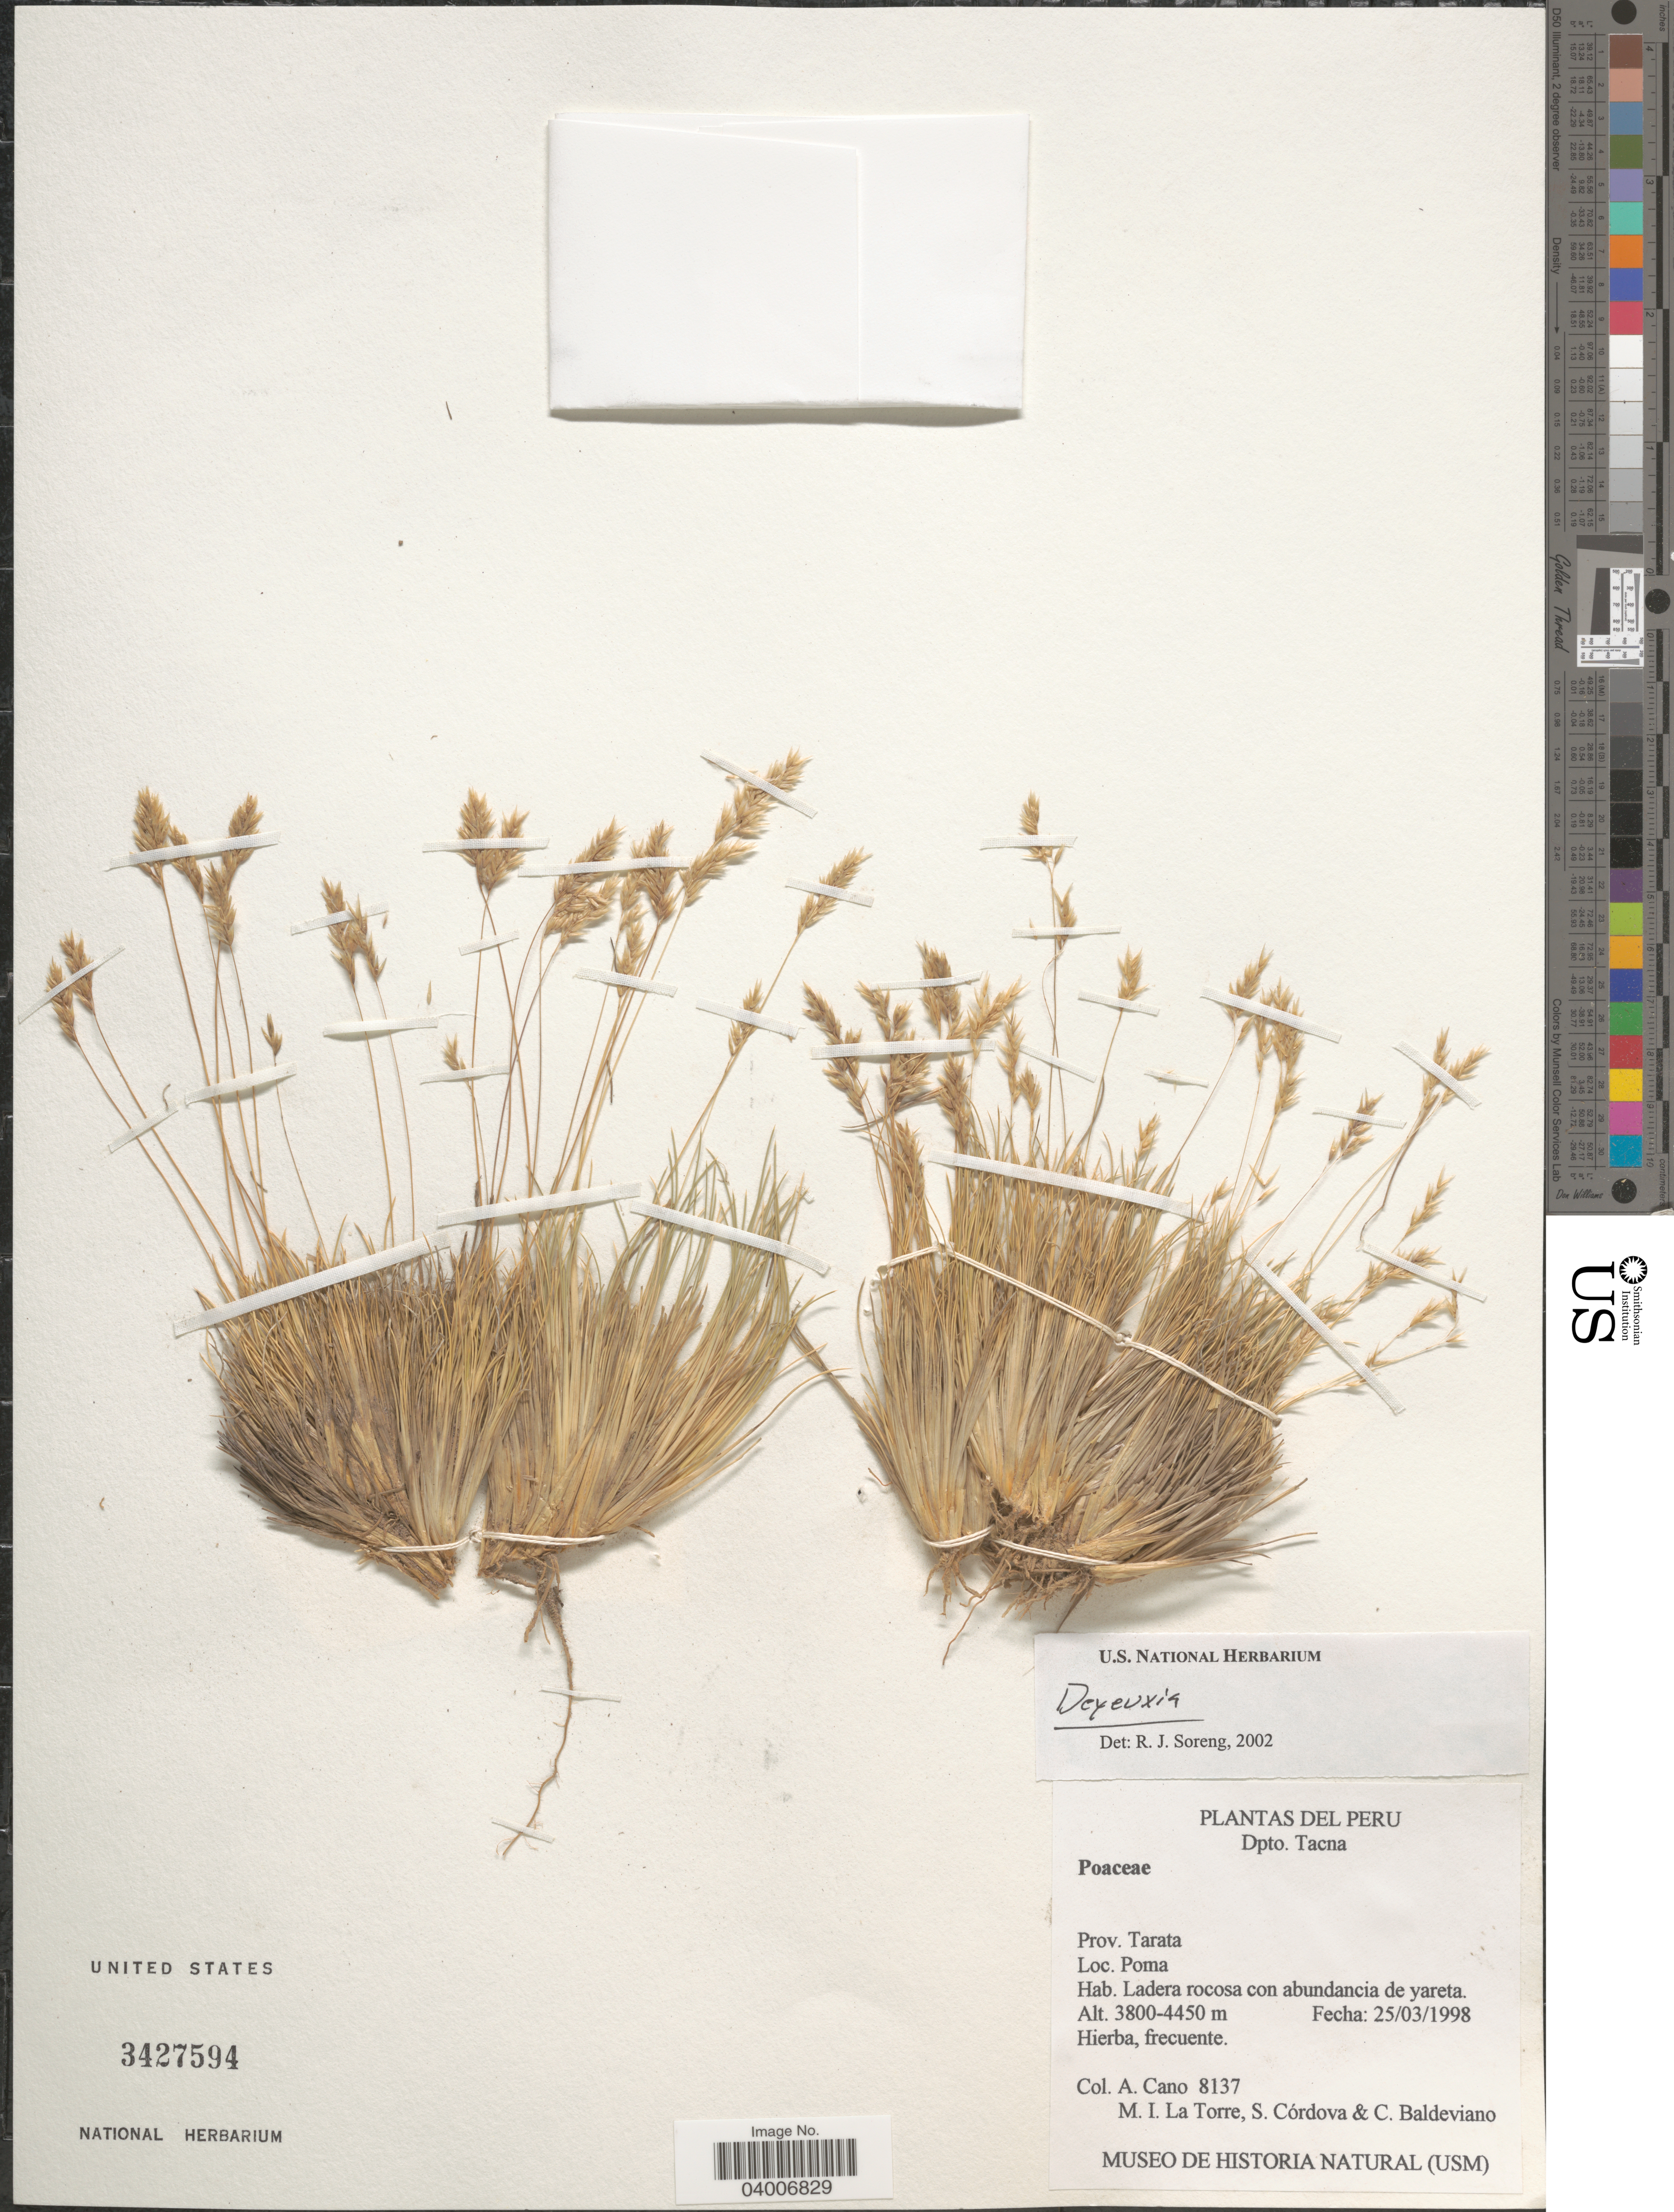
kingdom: Plantae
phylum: Tracheophyta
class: Liliopsida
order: Poales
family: Poaceae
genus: Cinnagrostis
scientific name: Cinnagrostis sp.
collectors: A. Cano, M. La Torre, S. Cordova & C. Baldeviano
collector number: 8137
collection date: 1998-03-25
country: Peru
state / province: Tacna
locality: Dpto. Tacna. Prov. Tarata. Poma.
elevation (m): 3800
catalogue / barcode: US 3427594